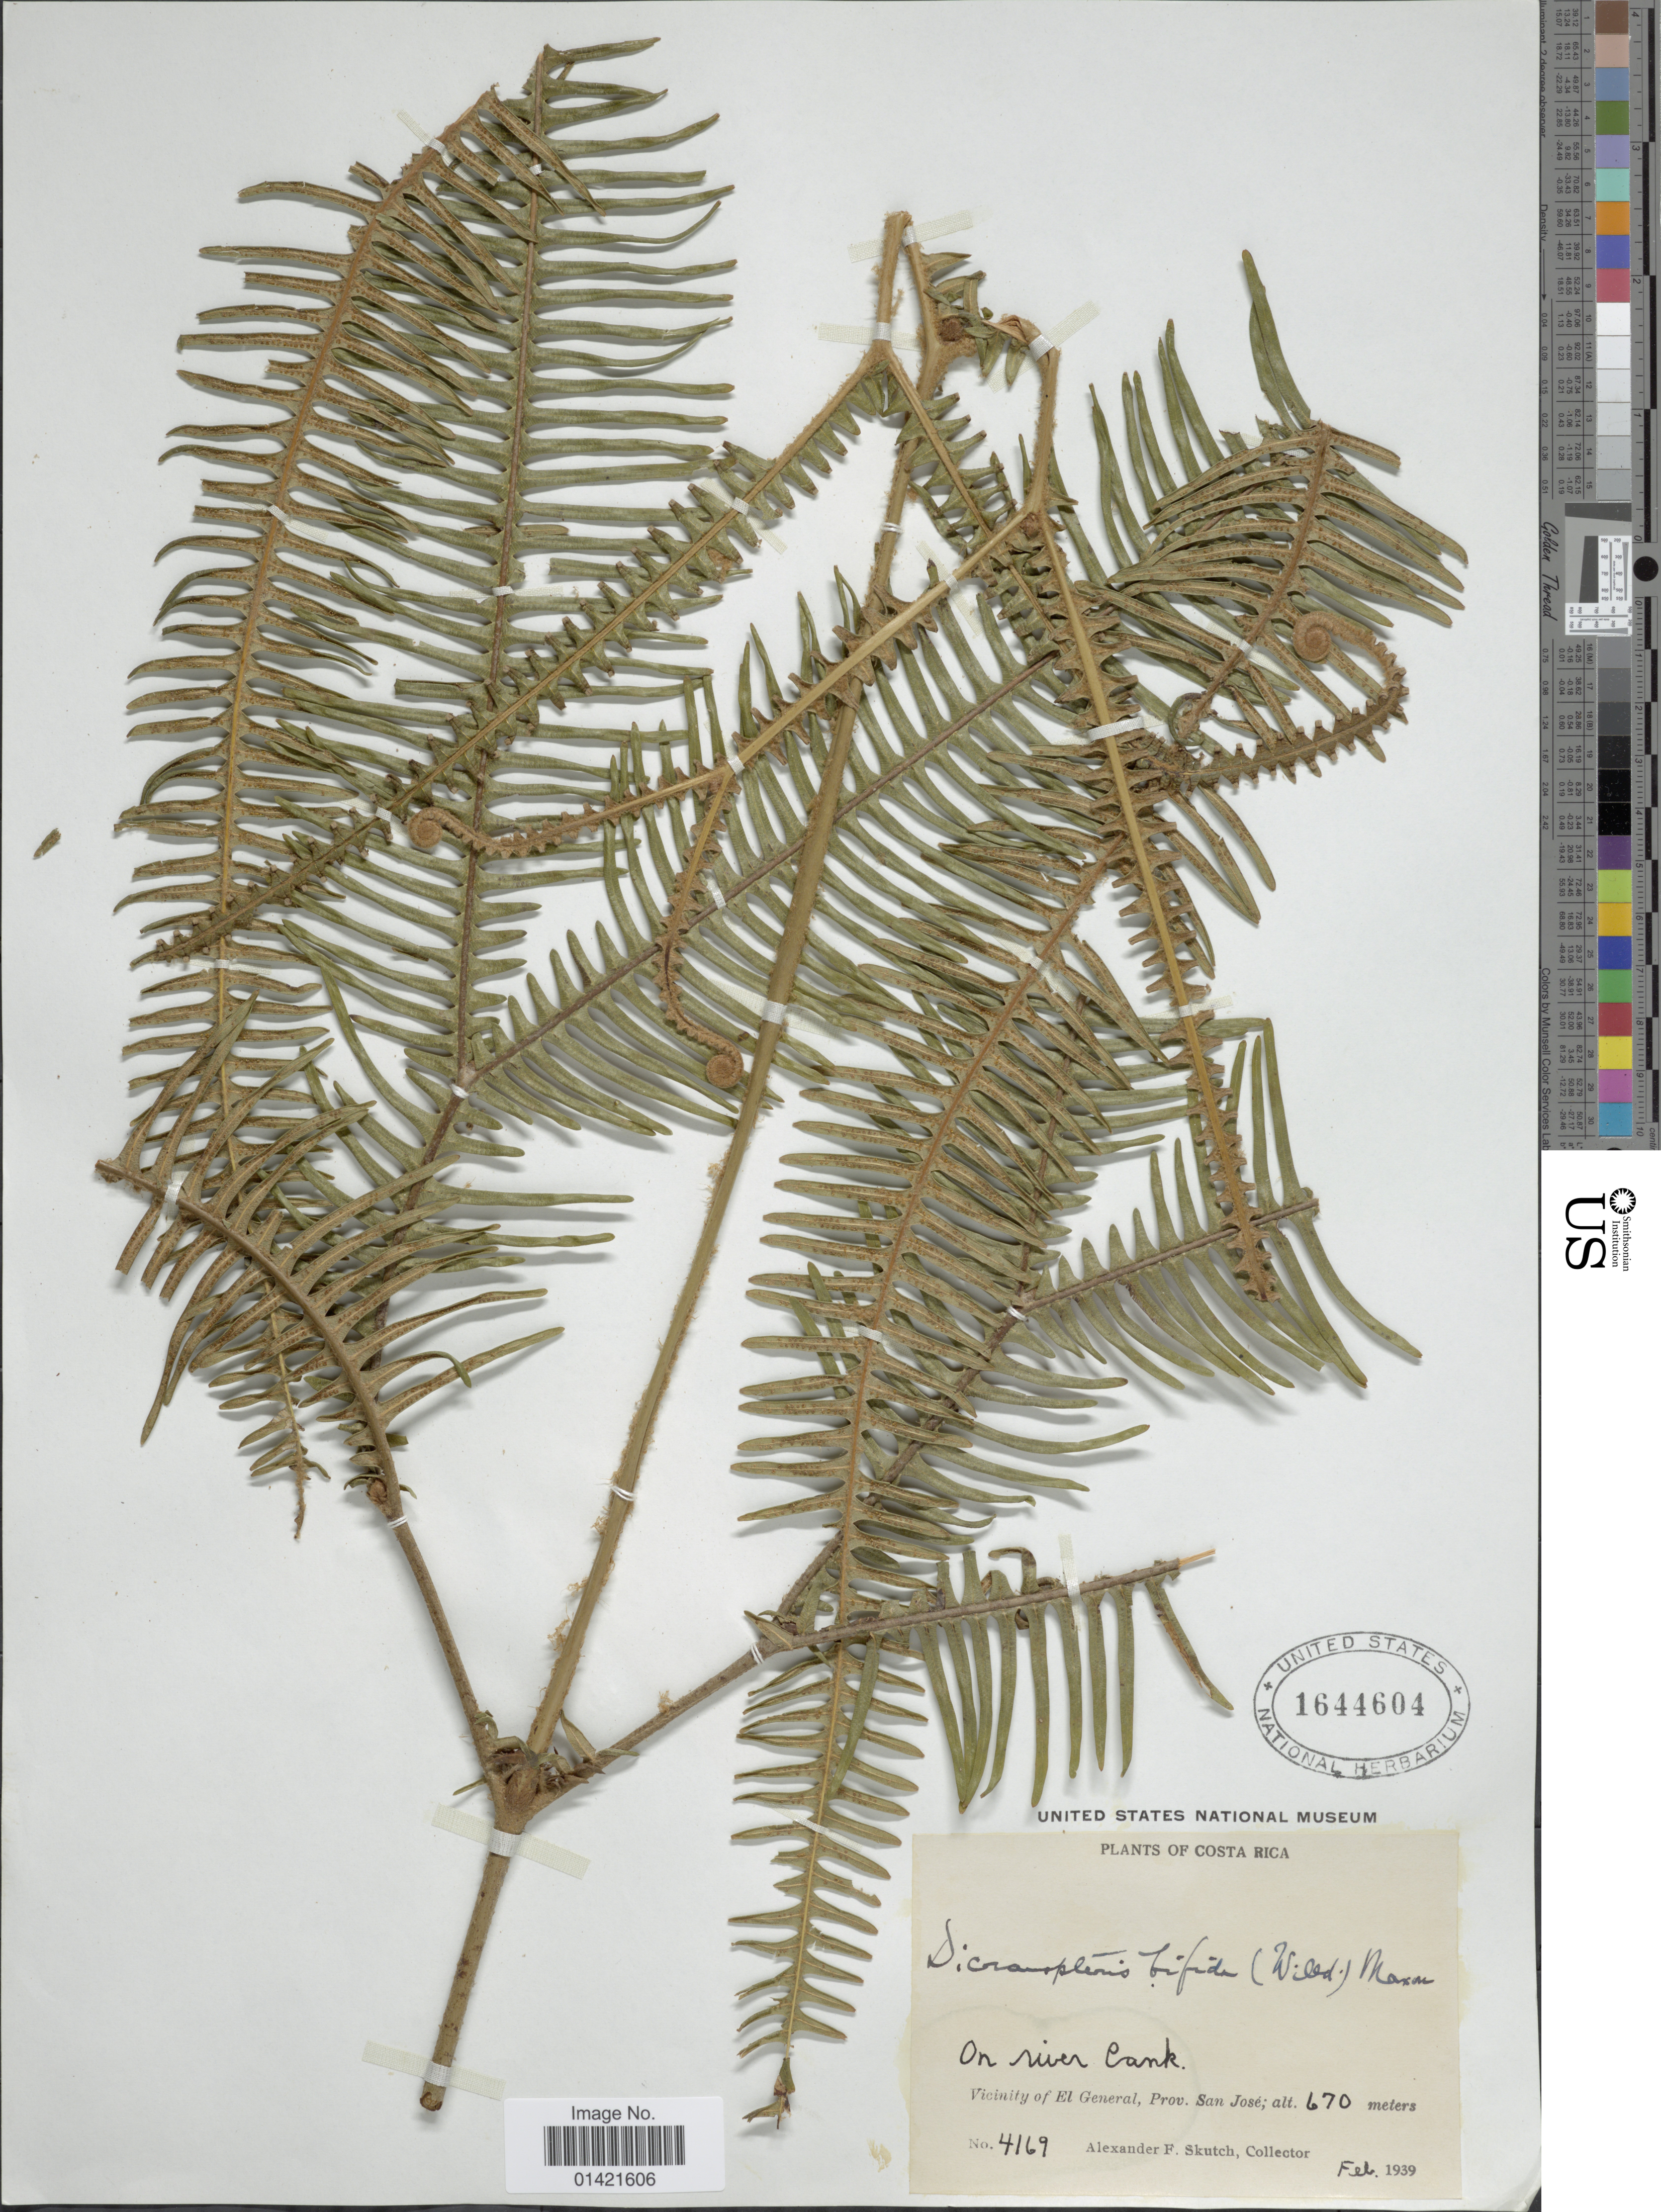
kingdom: Plantae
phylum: Tracheophyta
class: Polypodiopsida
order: Gleicheniales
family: Gleicheniaceae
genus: Sticherus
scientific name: Sticherus ferrugineus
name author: (Desv.) J. Gonzales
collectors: A. F. Skutch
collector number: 4169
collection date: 1939-02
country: Costa Rica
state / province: San José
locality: Vicinity of El General, Prov. San Jose.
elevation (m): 670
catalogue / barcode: US 1644604